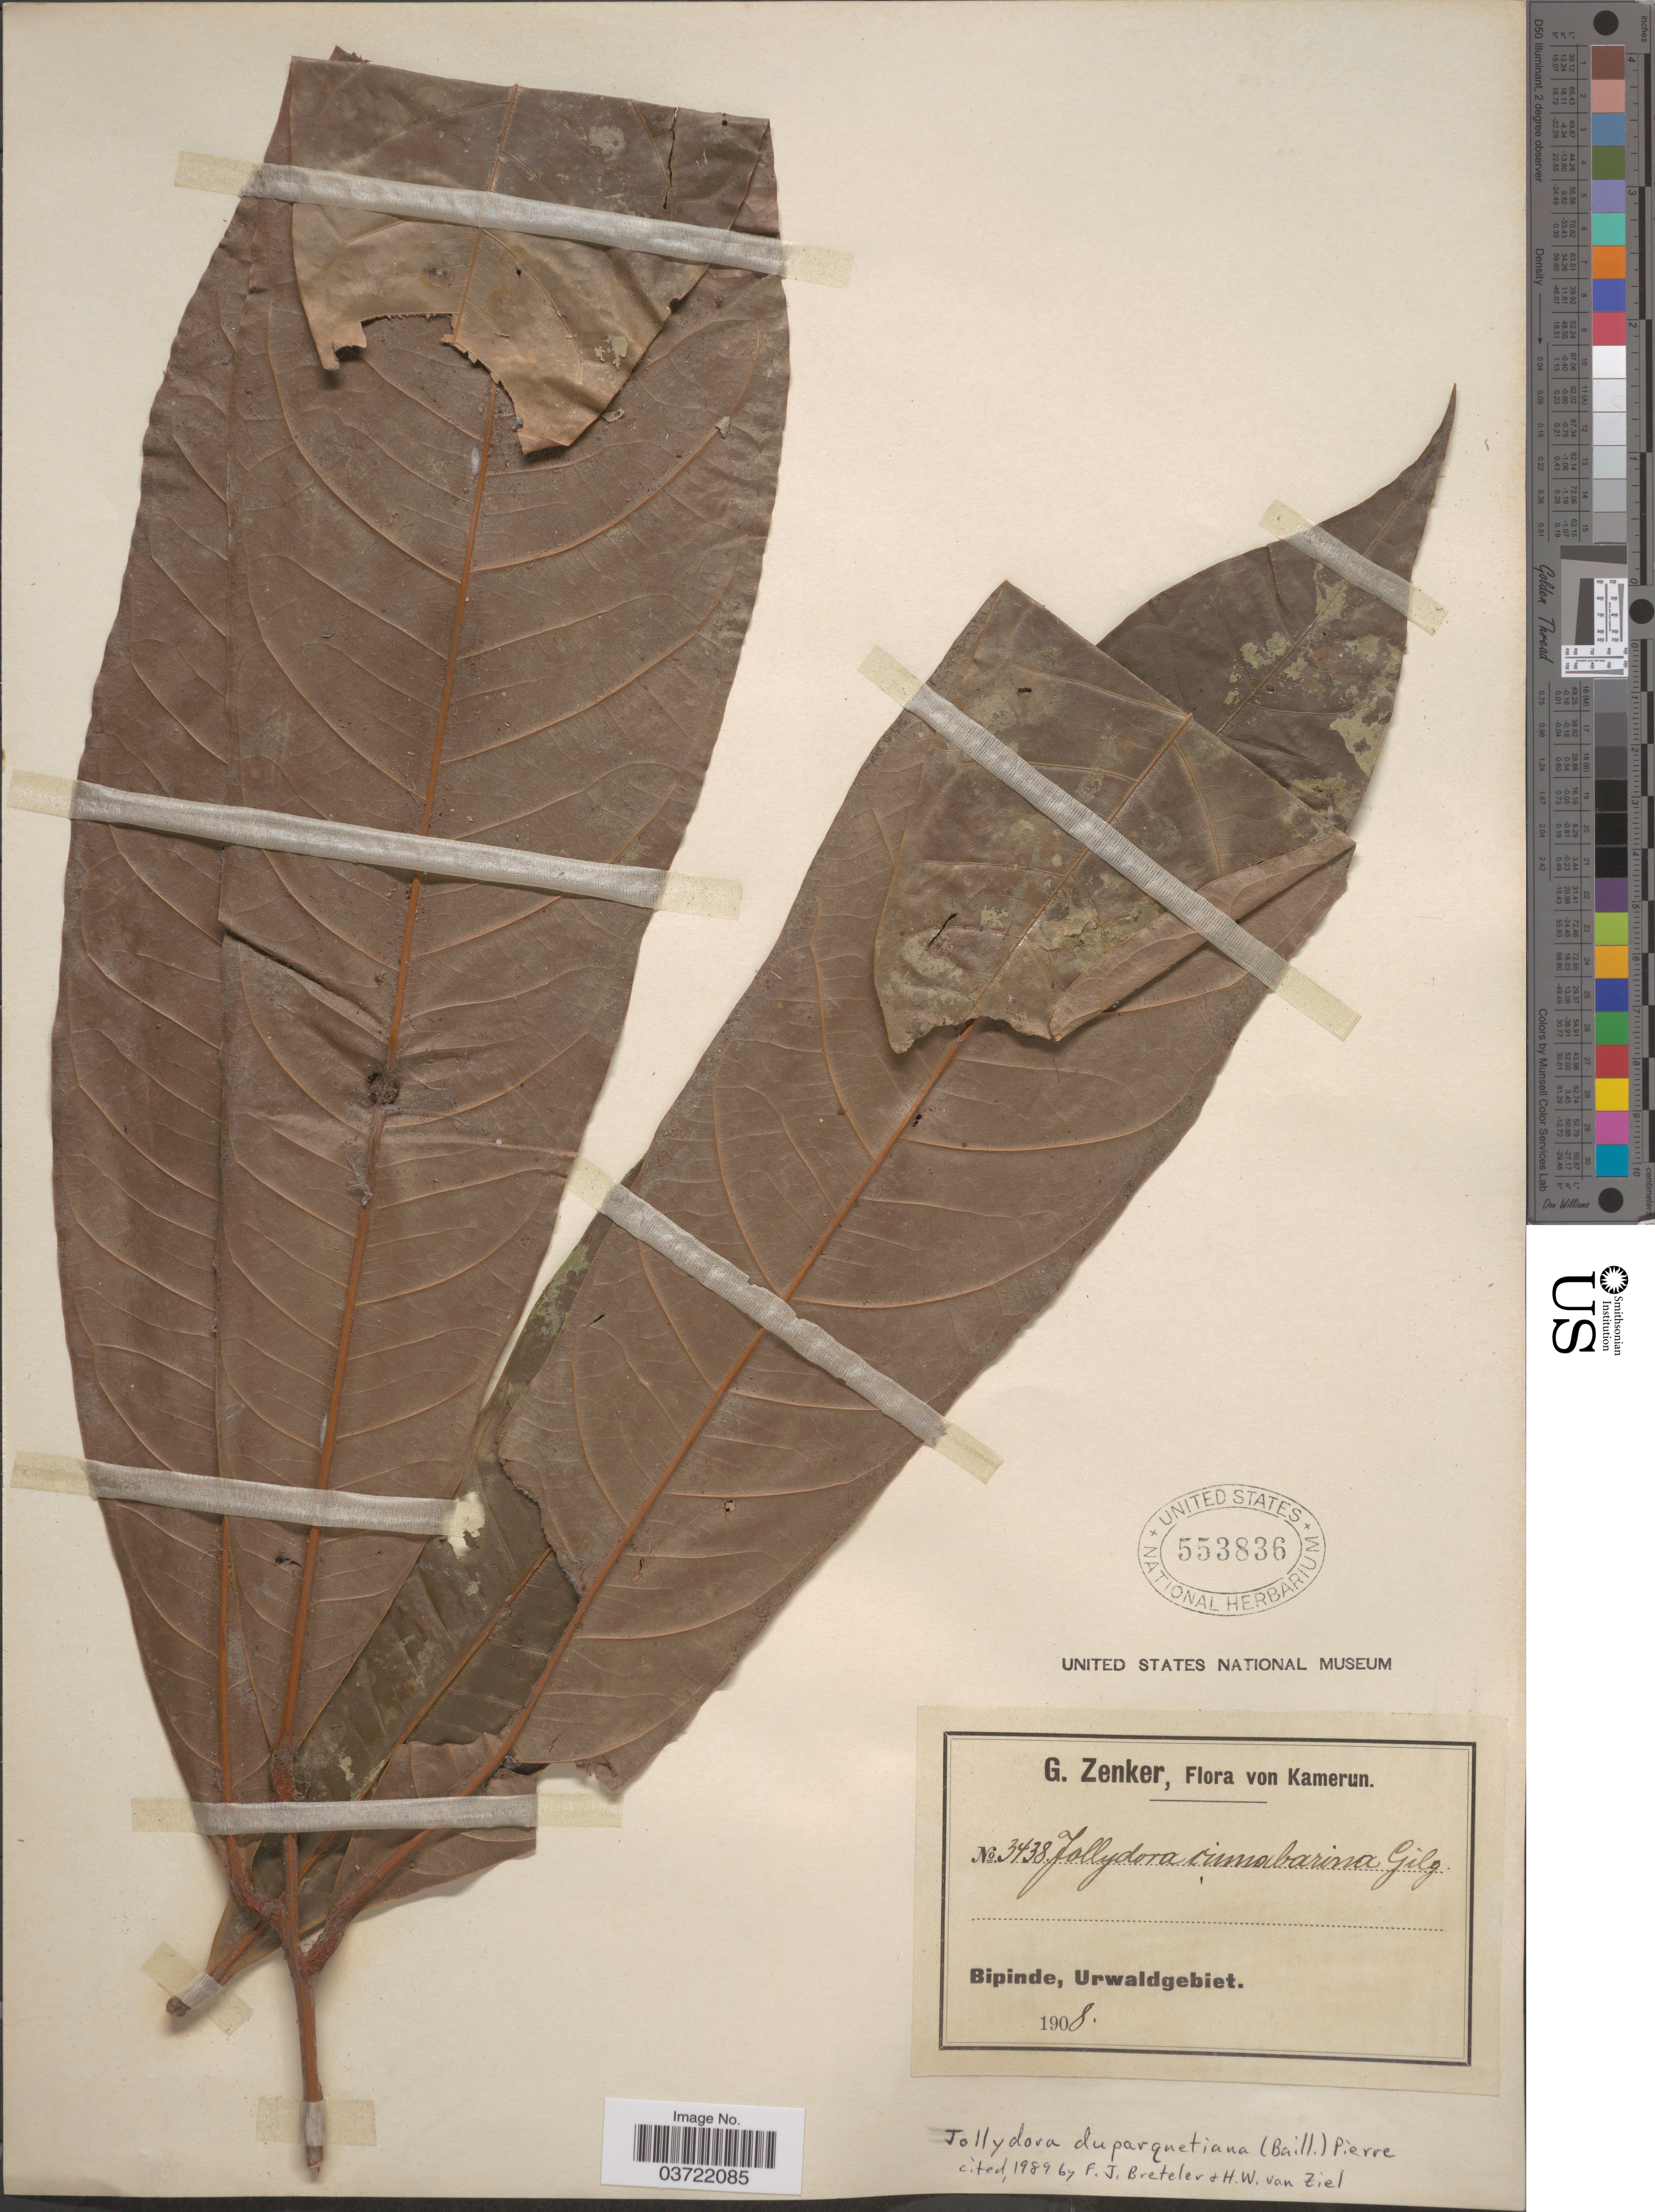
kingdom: Plantae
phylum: Tracheophyta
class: Magnoliopsida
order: Oxalidales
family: Connaraceae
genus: Jollydora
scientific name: Jollydora duparquetiana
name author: (Baill.) Pierre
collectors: G. A. Zenker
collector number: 3438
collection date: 1908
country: Cameroon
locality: Kamerun. Bipinde, Urwaldgebiet.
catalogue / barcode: US 553836